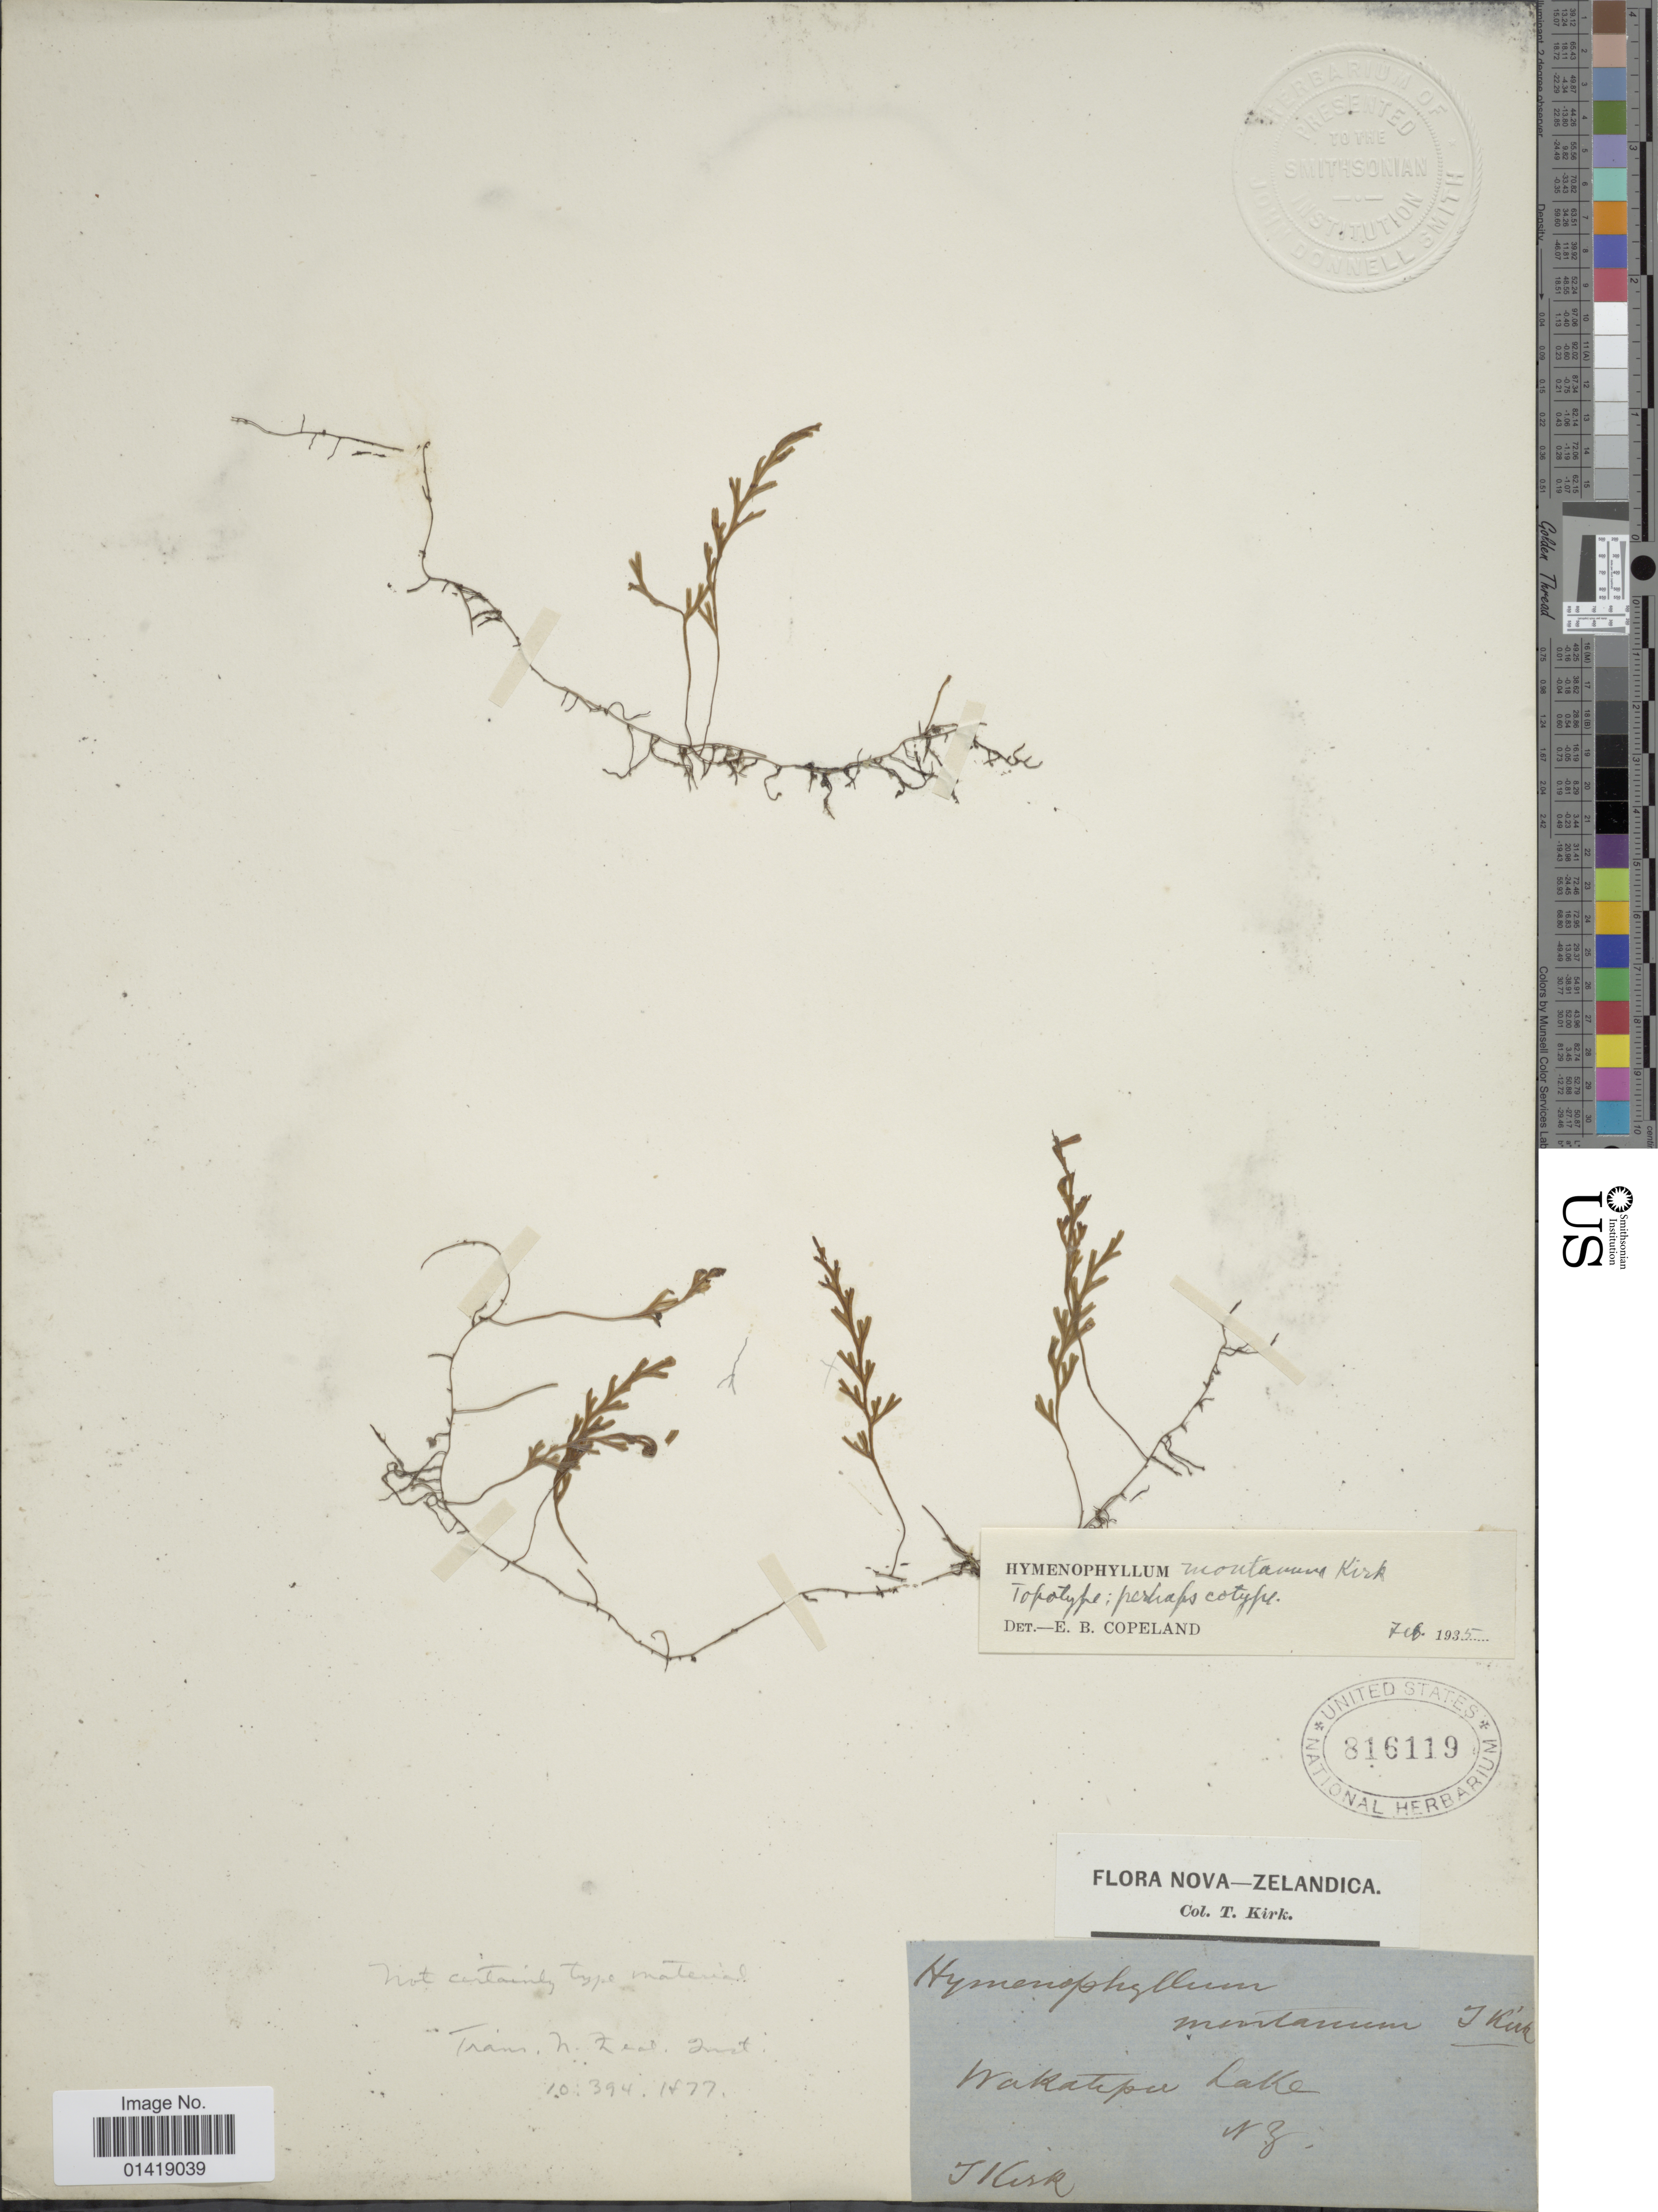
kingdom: Plantae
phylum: Tracheophyta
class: Polypodiopsida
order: Hymenophyllales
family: Hymenophyllaceae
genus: Hymenophyllum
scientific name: Hymenophyllum montanum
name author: Kirk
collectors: T. Kirk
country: New Zealand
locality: Wakatipu Lake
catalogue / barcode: US 816119